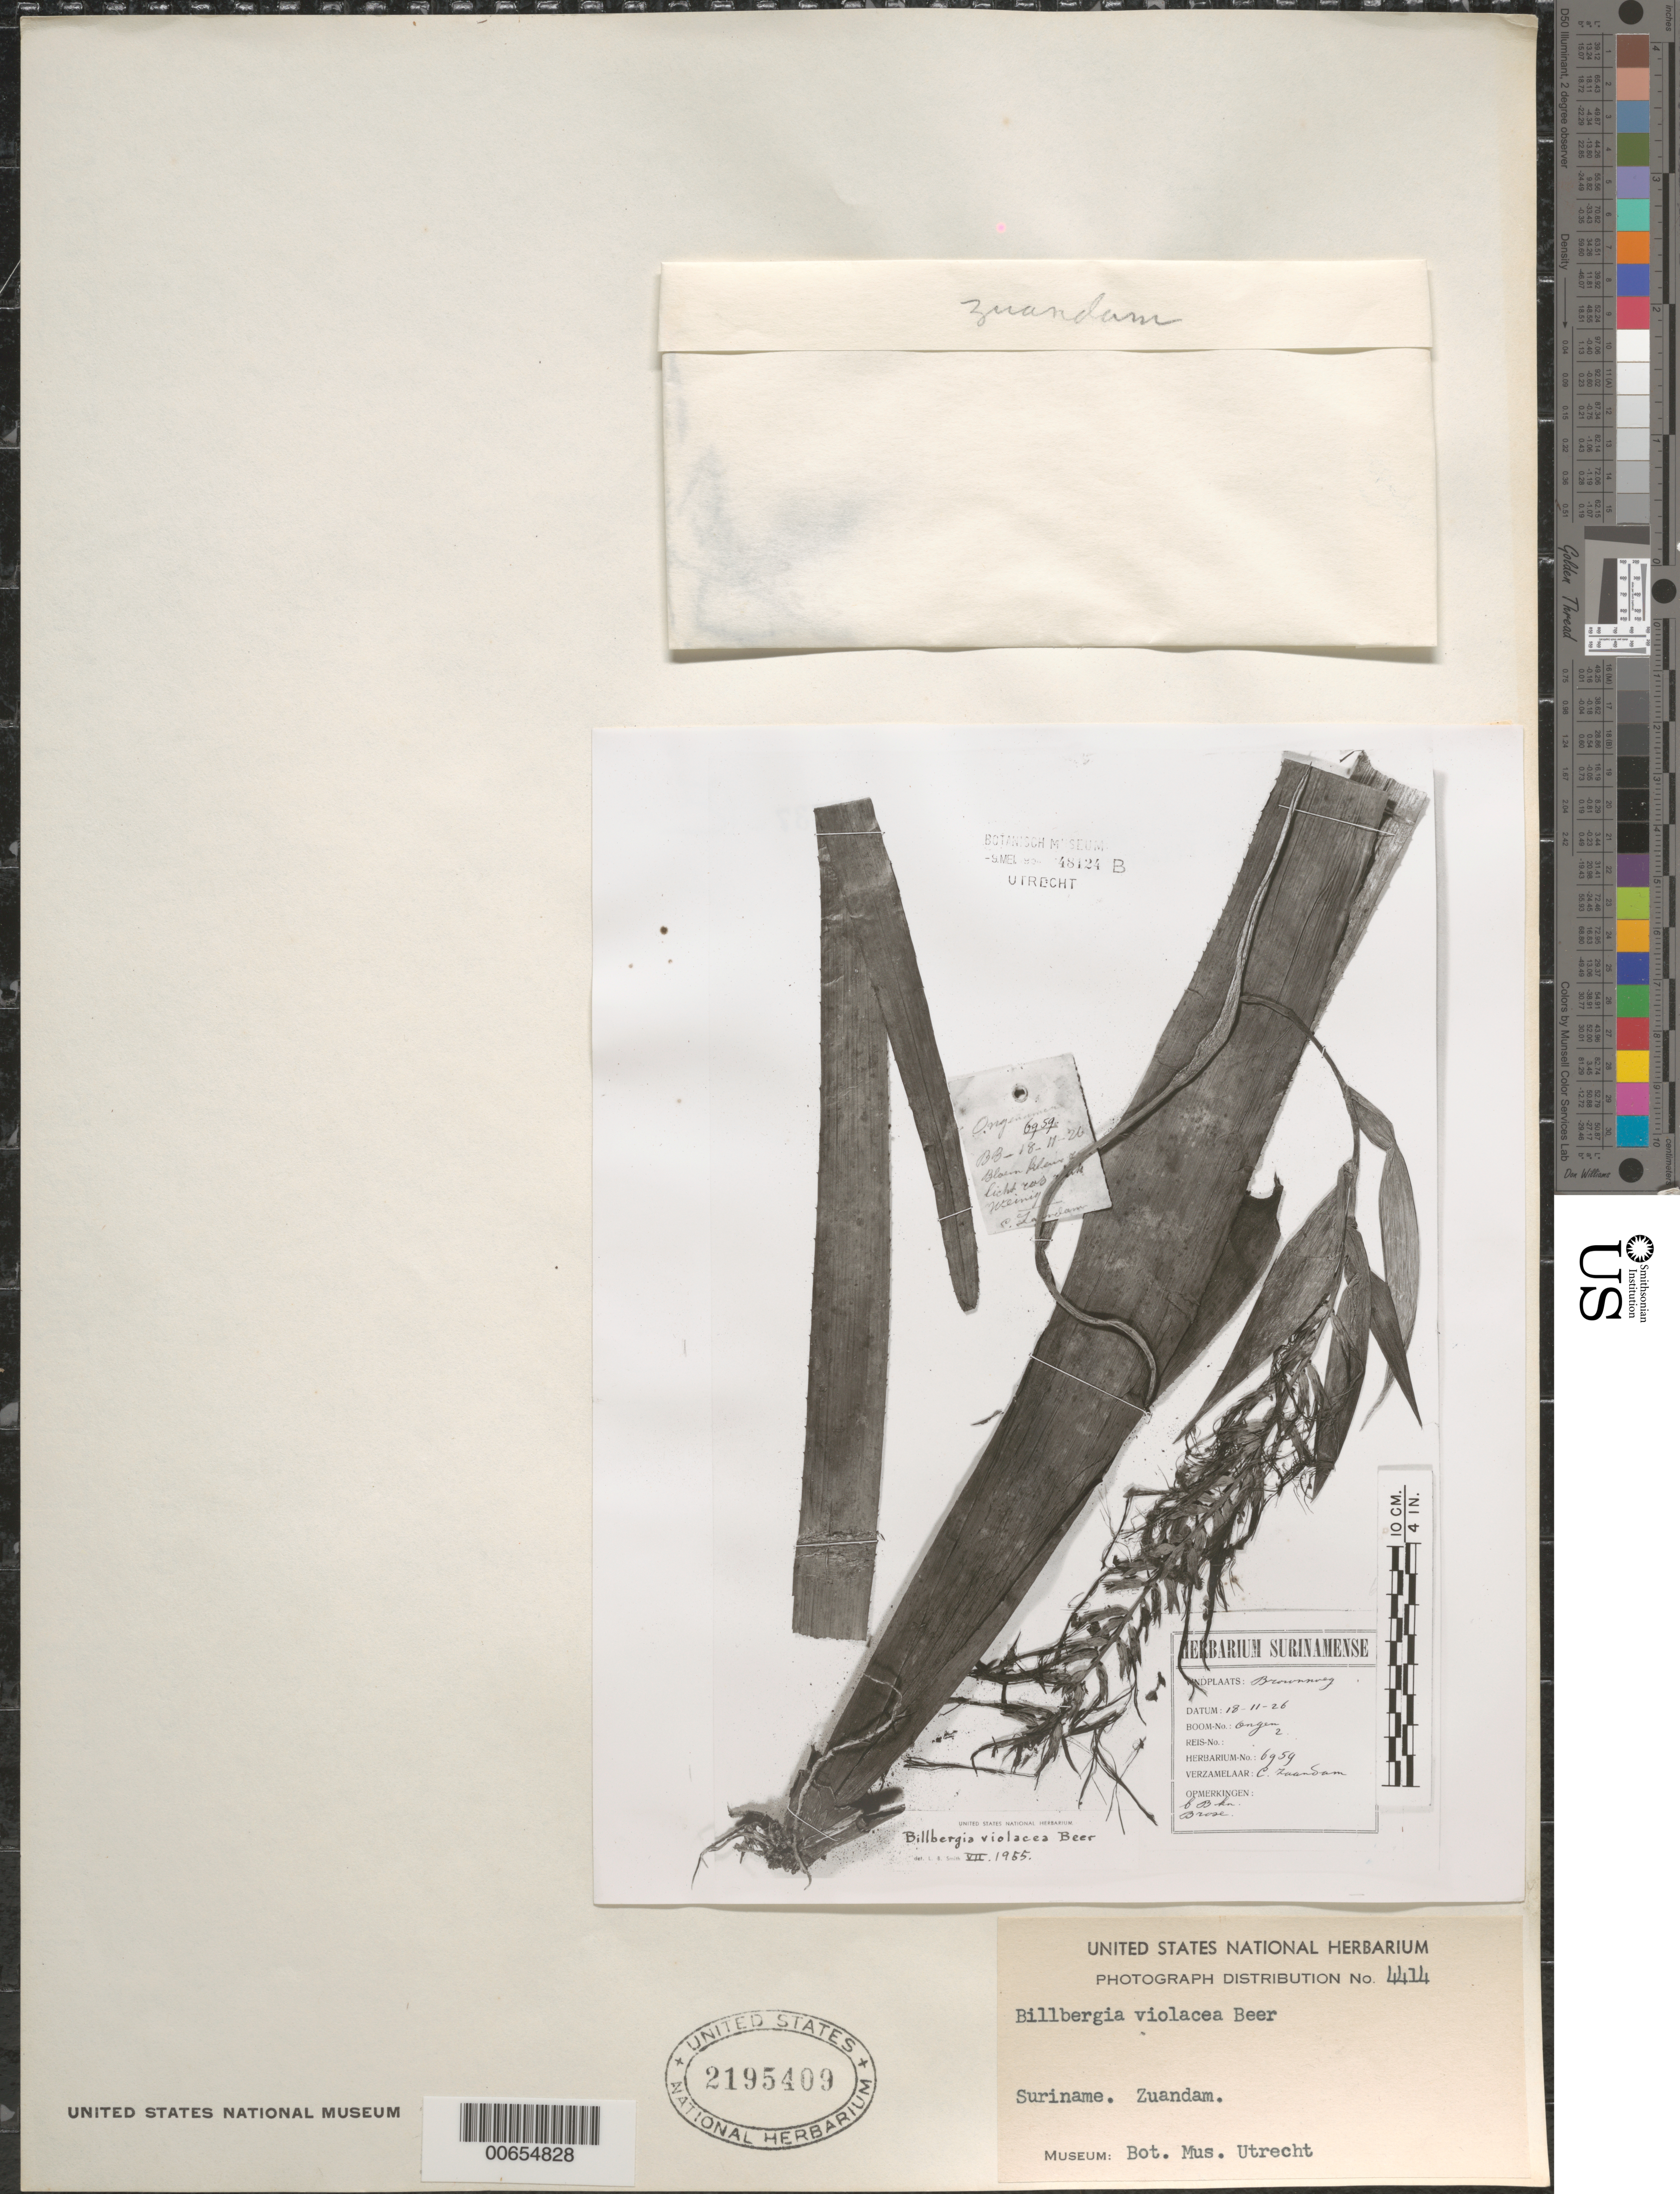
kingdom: Plantae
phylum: Tracheophyta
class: Liliopsida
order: Poales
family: Bromeliaceae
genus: Billbergia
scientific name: Billbergia violacea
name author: Beer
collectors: C. Zaandam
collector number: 6959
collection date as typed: Transcribed d/m/y: 18/11/26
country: Suriname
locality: Zuandam.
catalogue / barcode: US 2195409